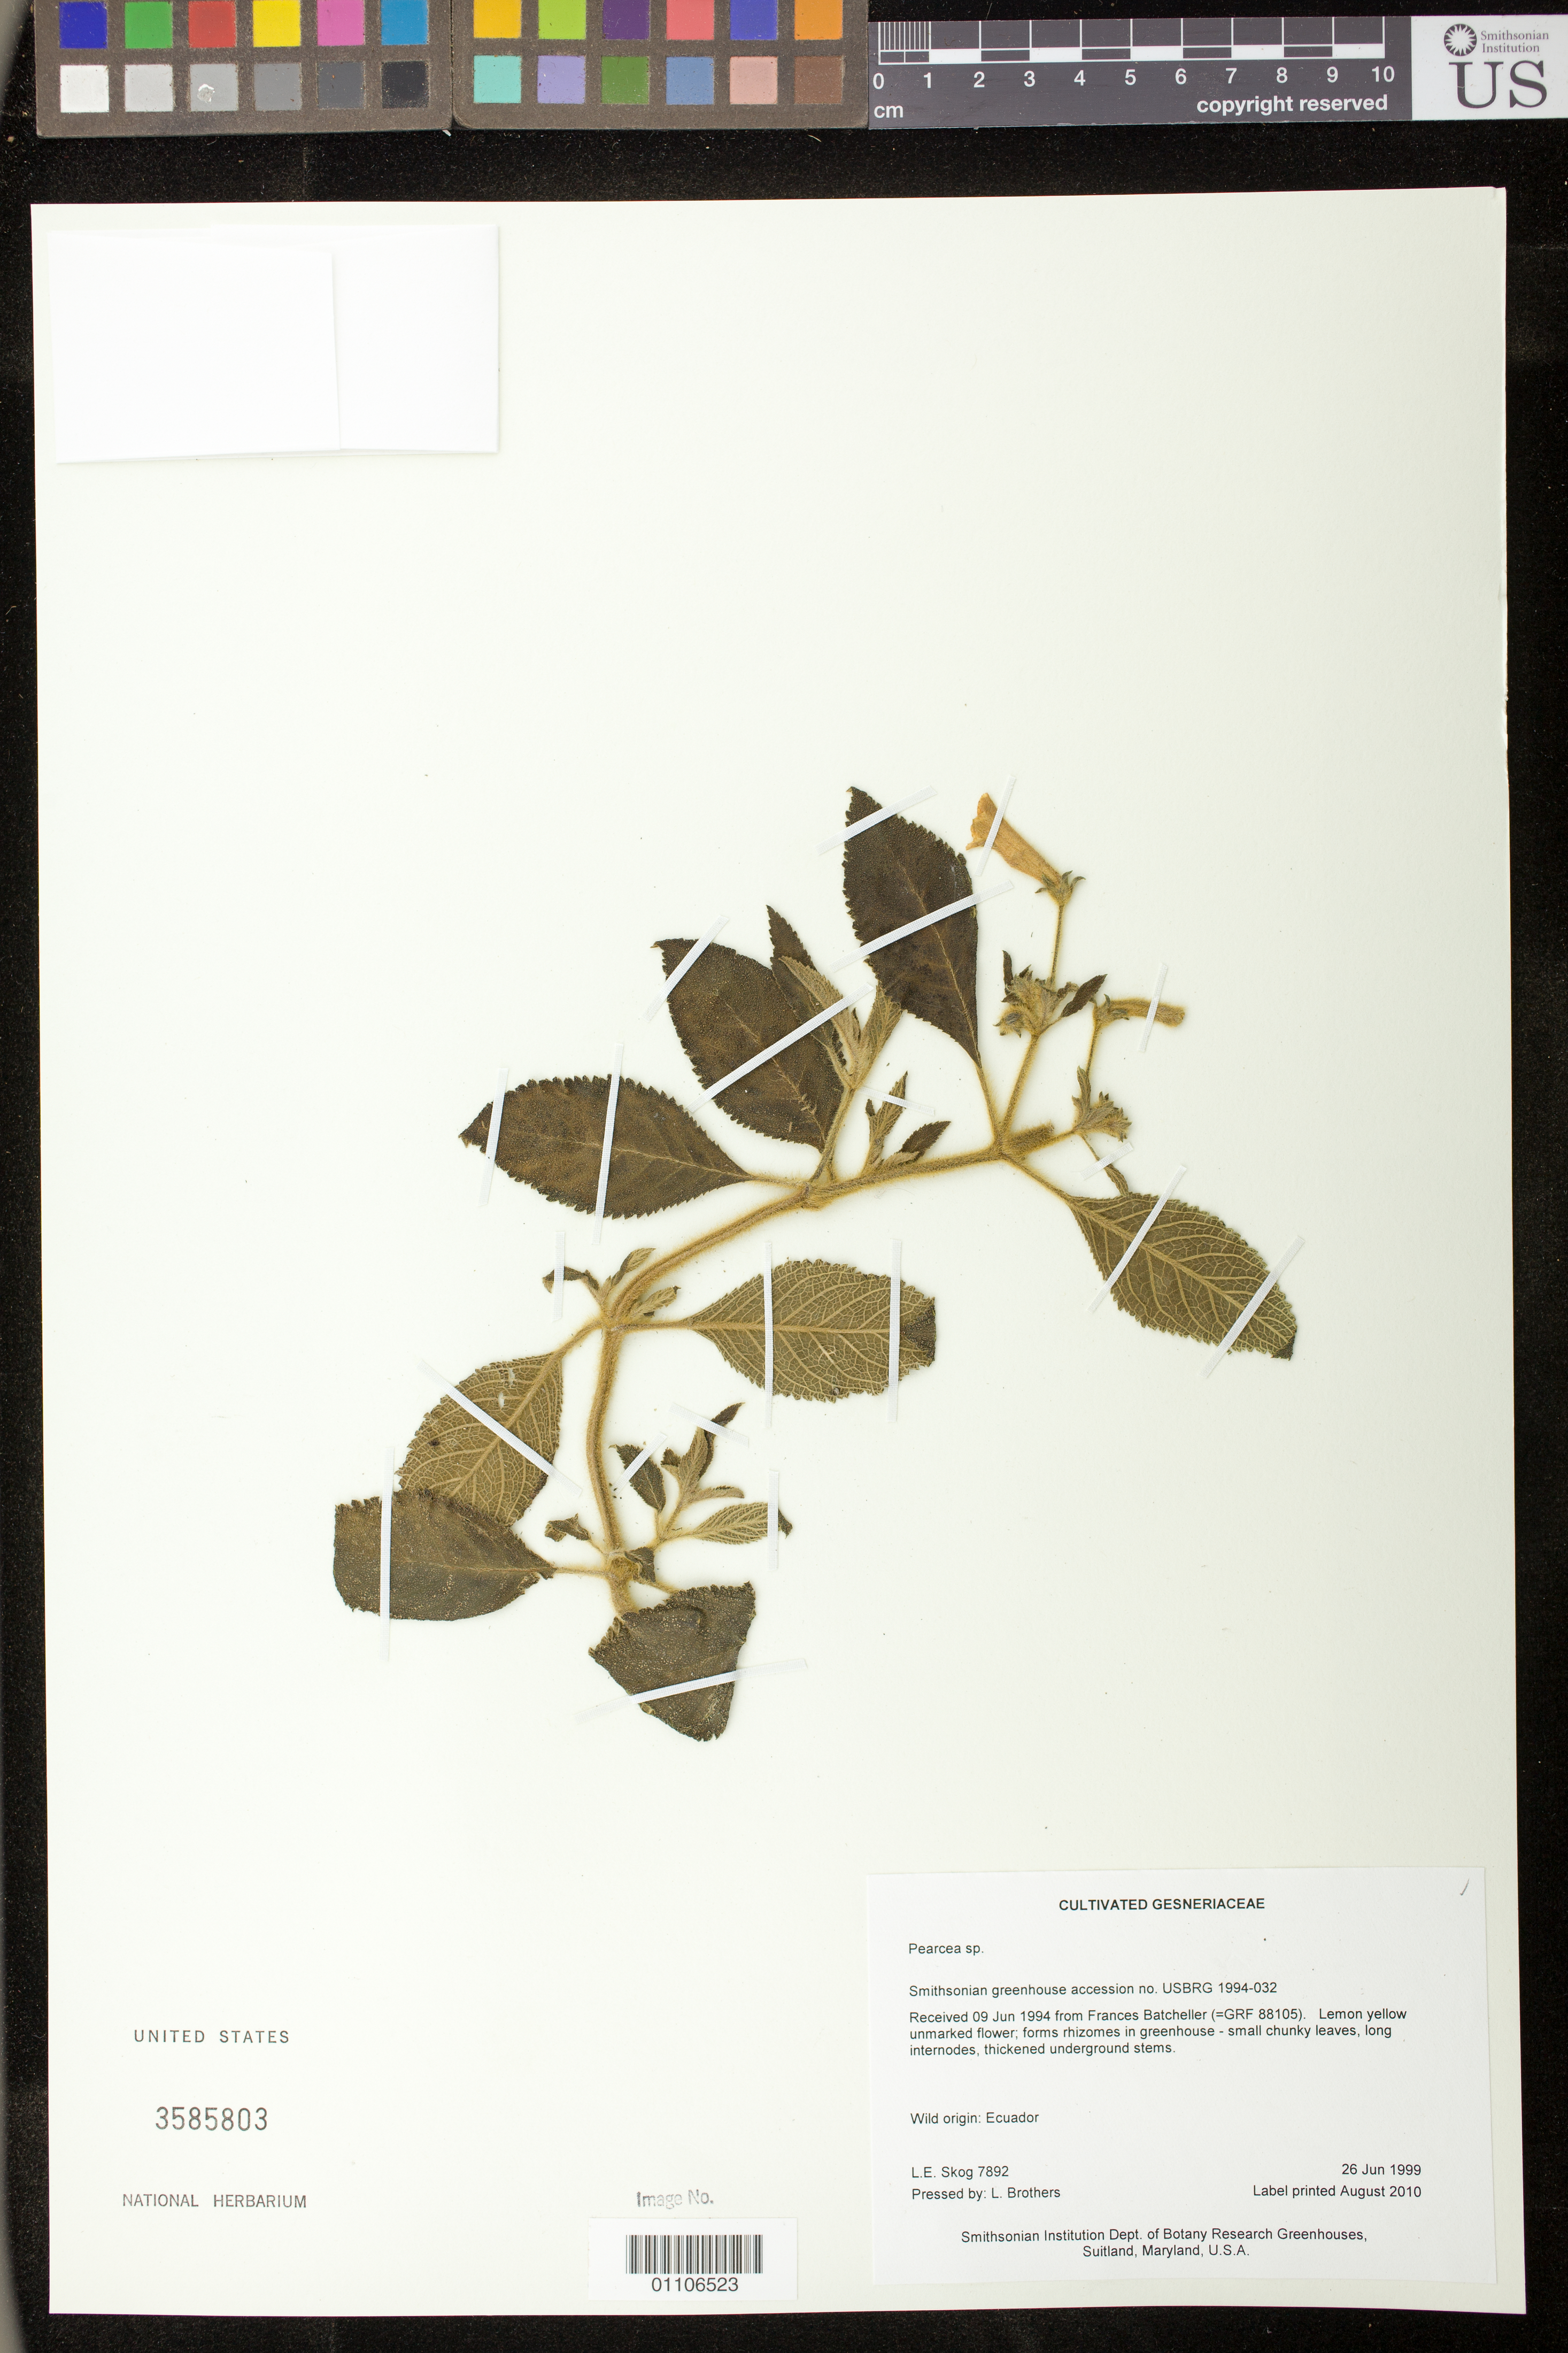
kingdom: Plantae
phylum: Tracheophyta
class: Magnoliopsida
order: Lamiales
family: Gesneriaceae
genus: Pearcea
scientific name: Pearcea lutea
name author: J.L. Clark & H. Garzón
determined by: Skog, Laurence E.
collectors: L. E. Skog & L. Brothers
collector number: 7892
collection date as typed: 26 Jun 1999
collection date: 1999-06-26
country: Ecuador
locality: Smithsonian Institution Dept. of Botany Research Greenhouses, Suitland, Maryland, U.S.A.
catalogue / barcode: US 3585803